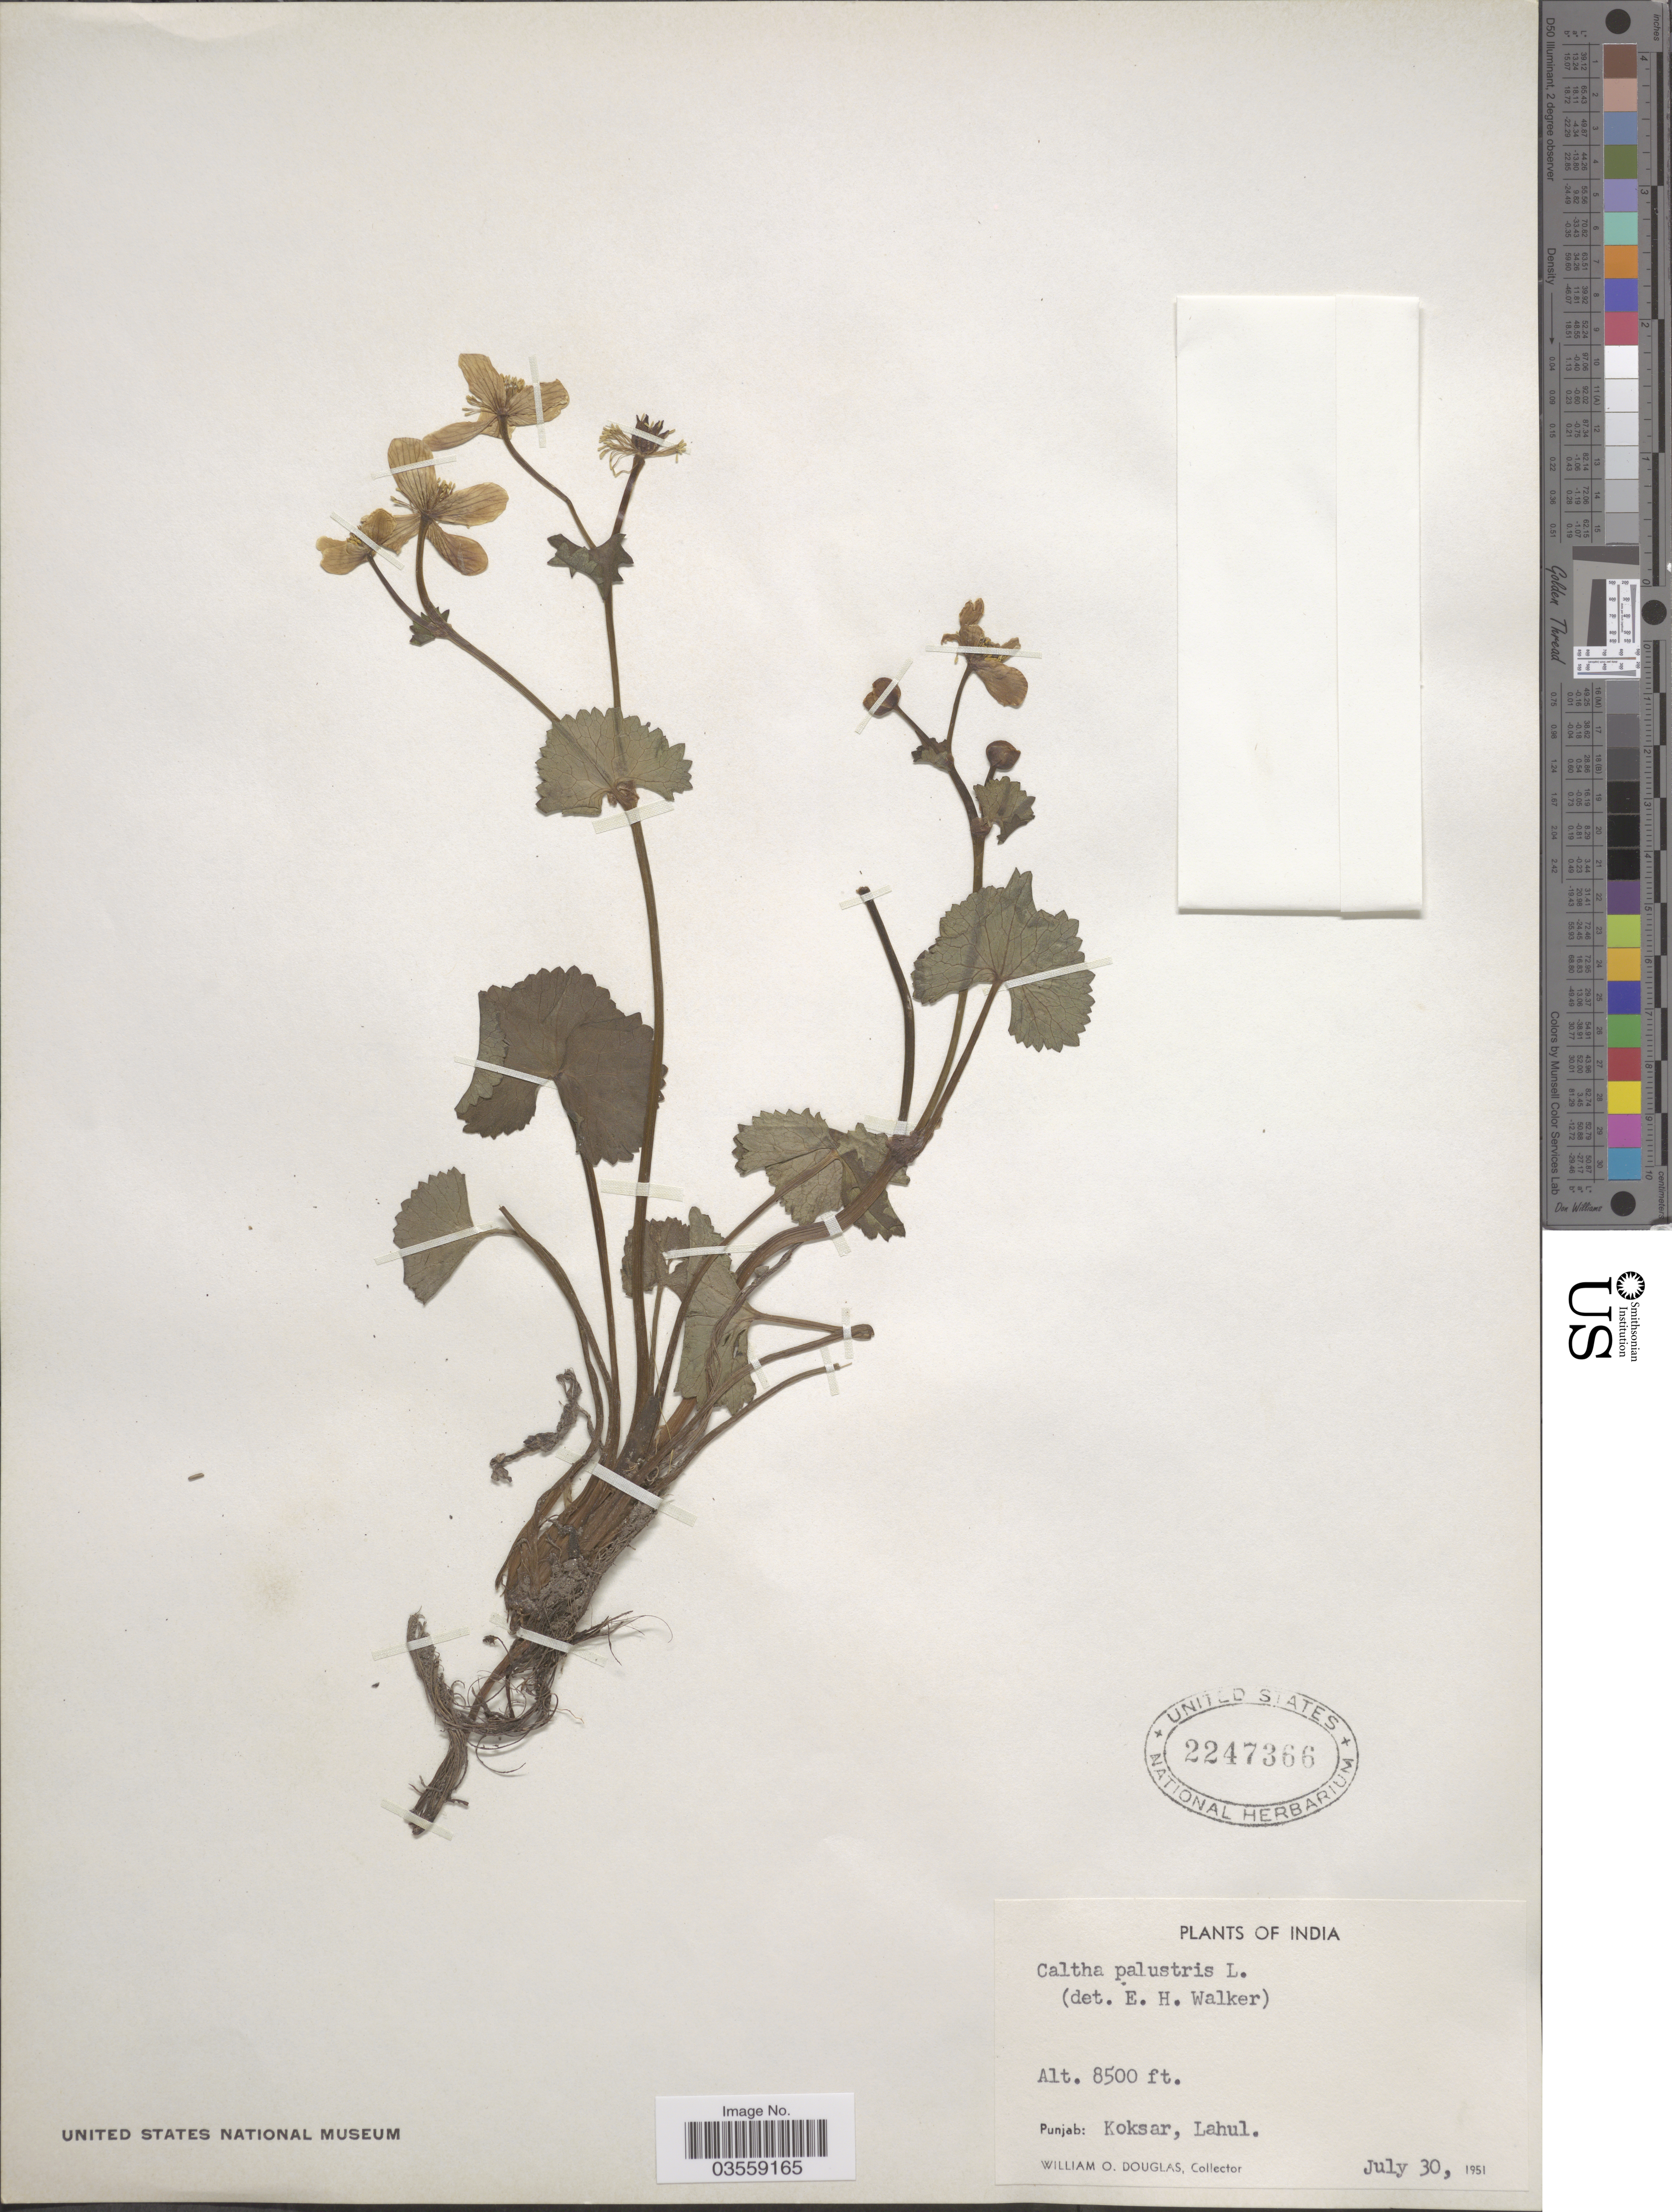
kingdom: Plantae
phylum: Tracheophyta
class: Magnoliopsida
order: Ranunculales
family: Ranunculaceae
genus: Caltha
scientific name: Caltha palustris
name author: L.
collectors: W. Douglas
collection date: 1951-07-30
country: India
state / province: Punjab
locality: Koksar, Lahul.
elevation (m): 2591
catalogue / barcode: US 2247366